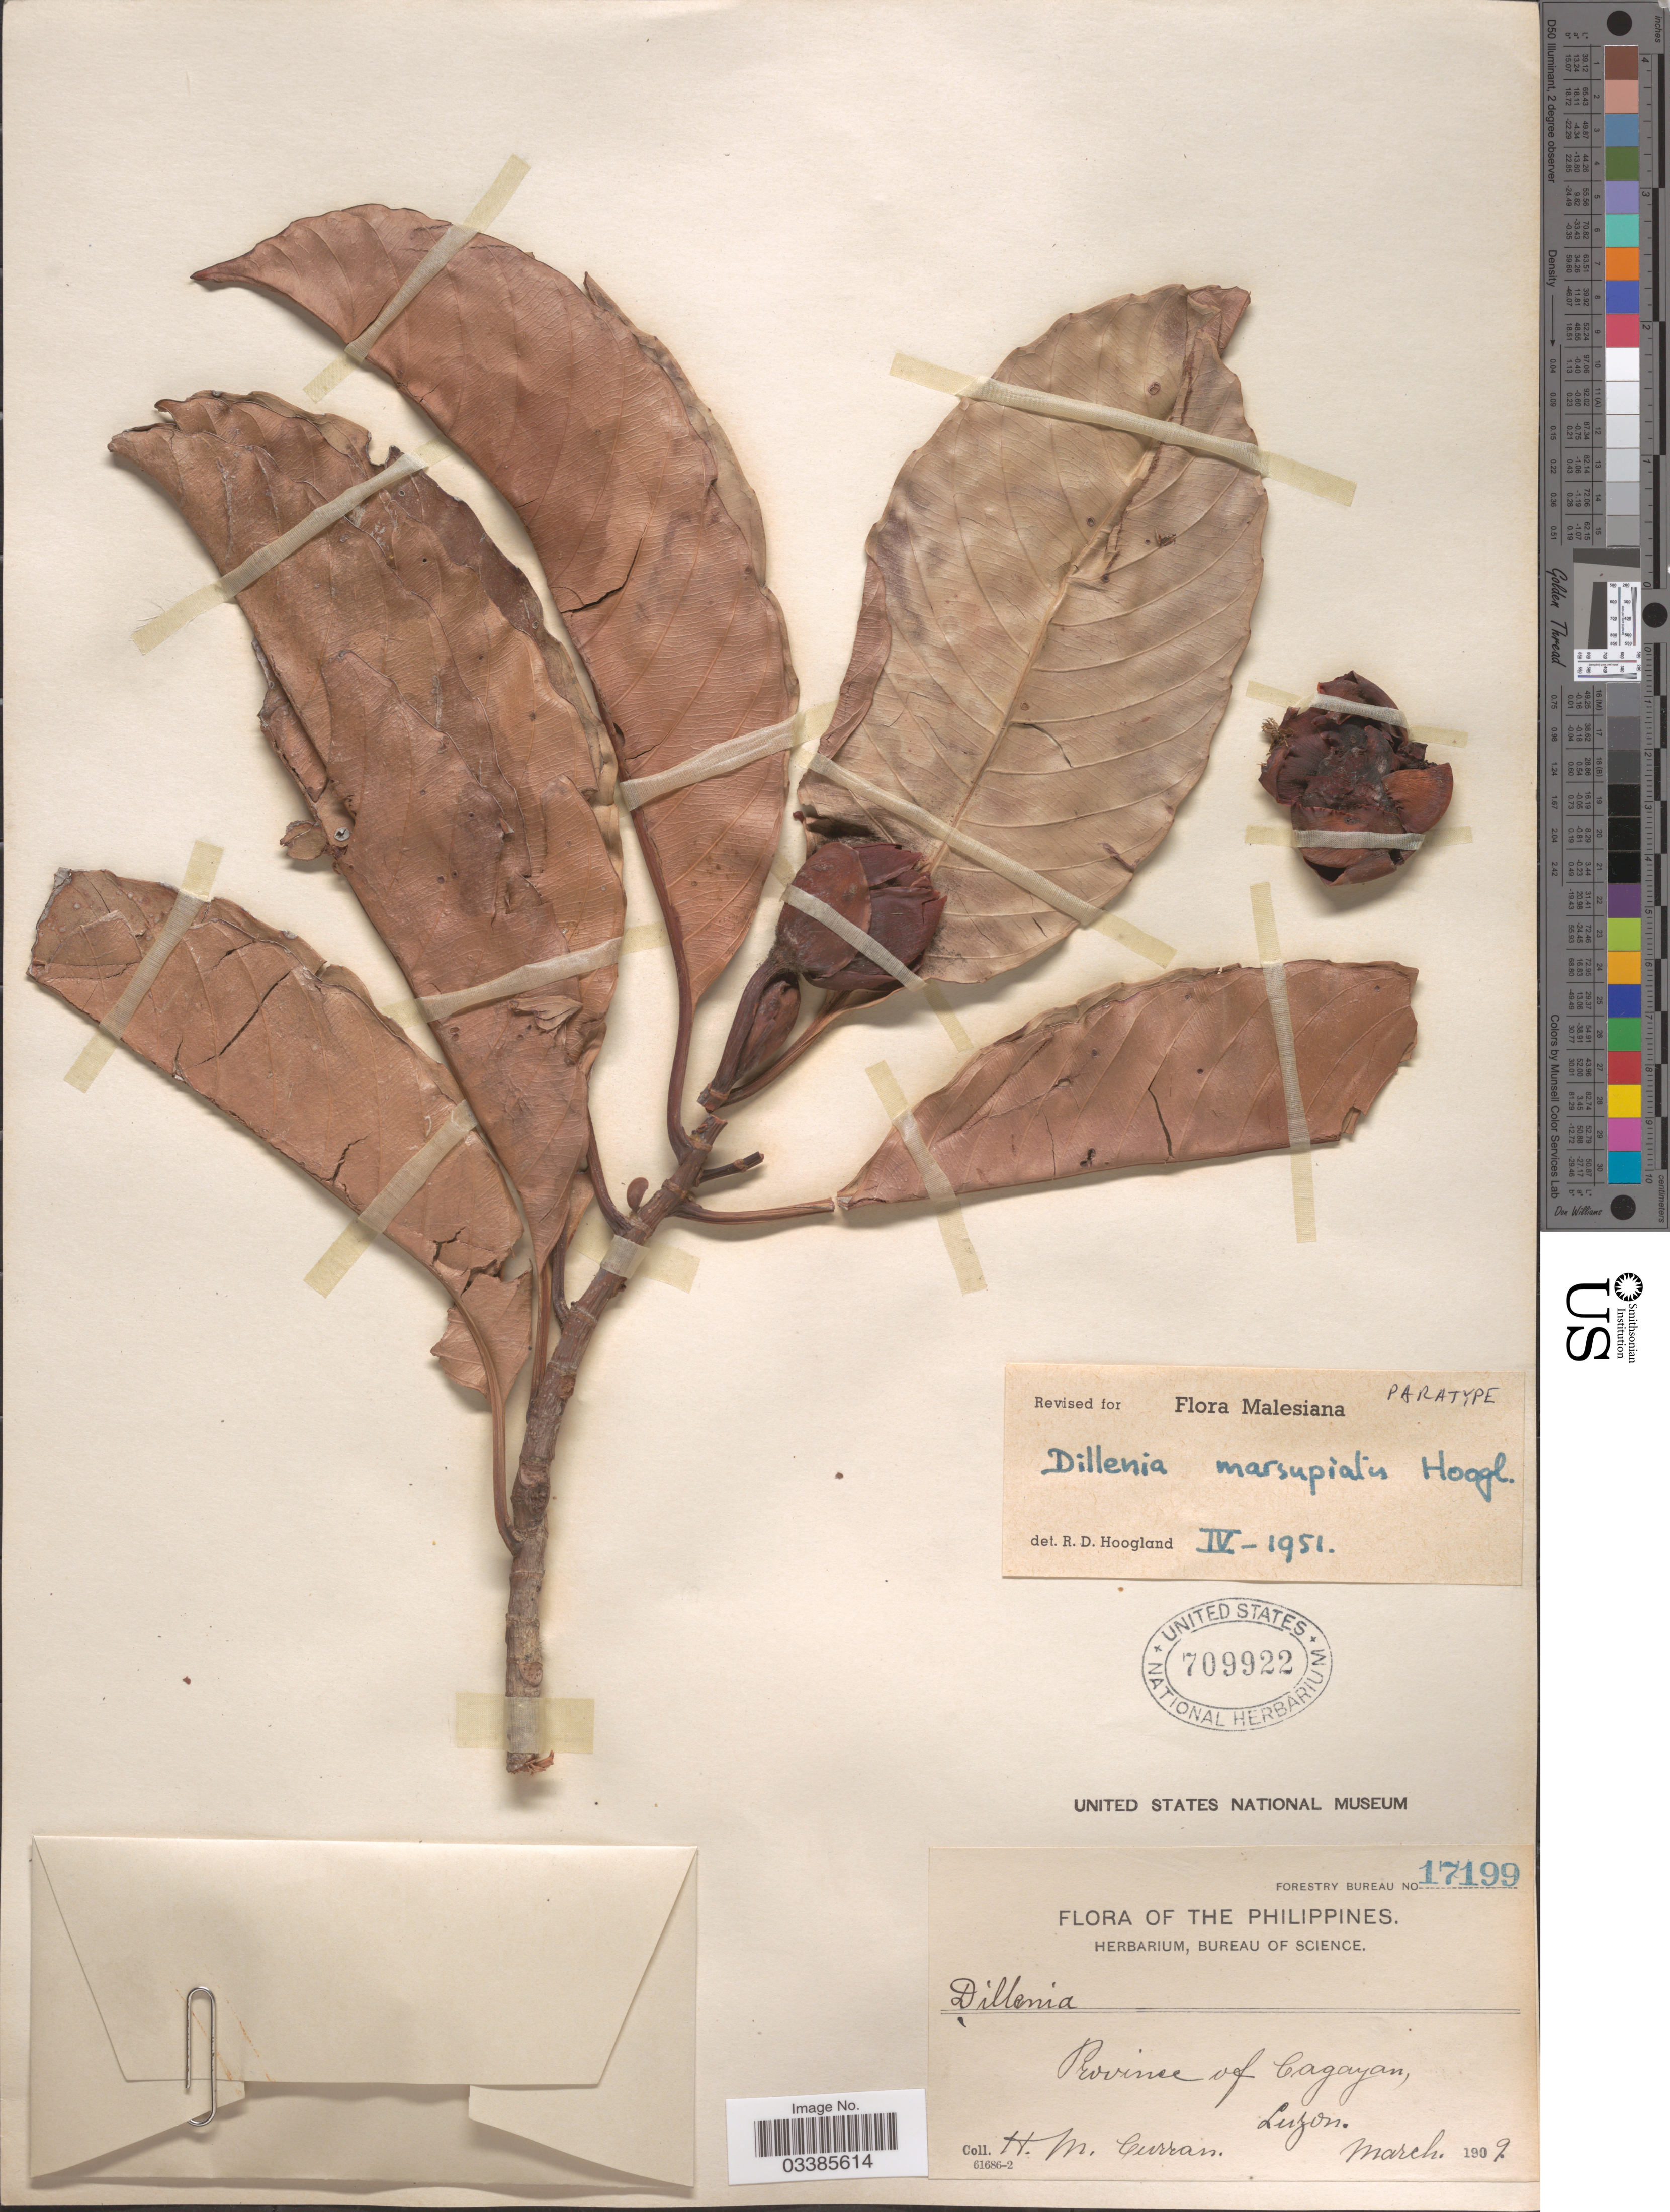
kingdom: Plantae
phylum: Tracheophyta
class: Magnoliopsida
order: Dilleniales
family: Dilleniaceae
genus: Dillenia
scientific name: Dillenia marsupialis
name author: Hoogland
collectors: H. M. Curran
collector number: Forestry Bureau 17199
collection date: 1909-03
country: Philippines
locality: Province of Cagayan, Luzon.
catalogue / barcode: US 709922